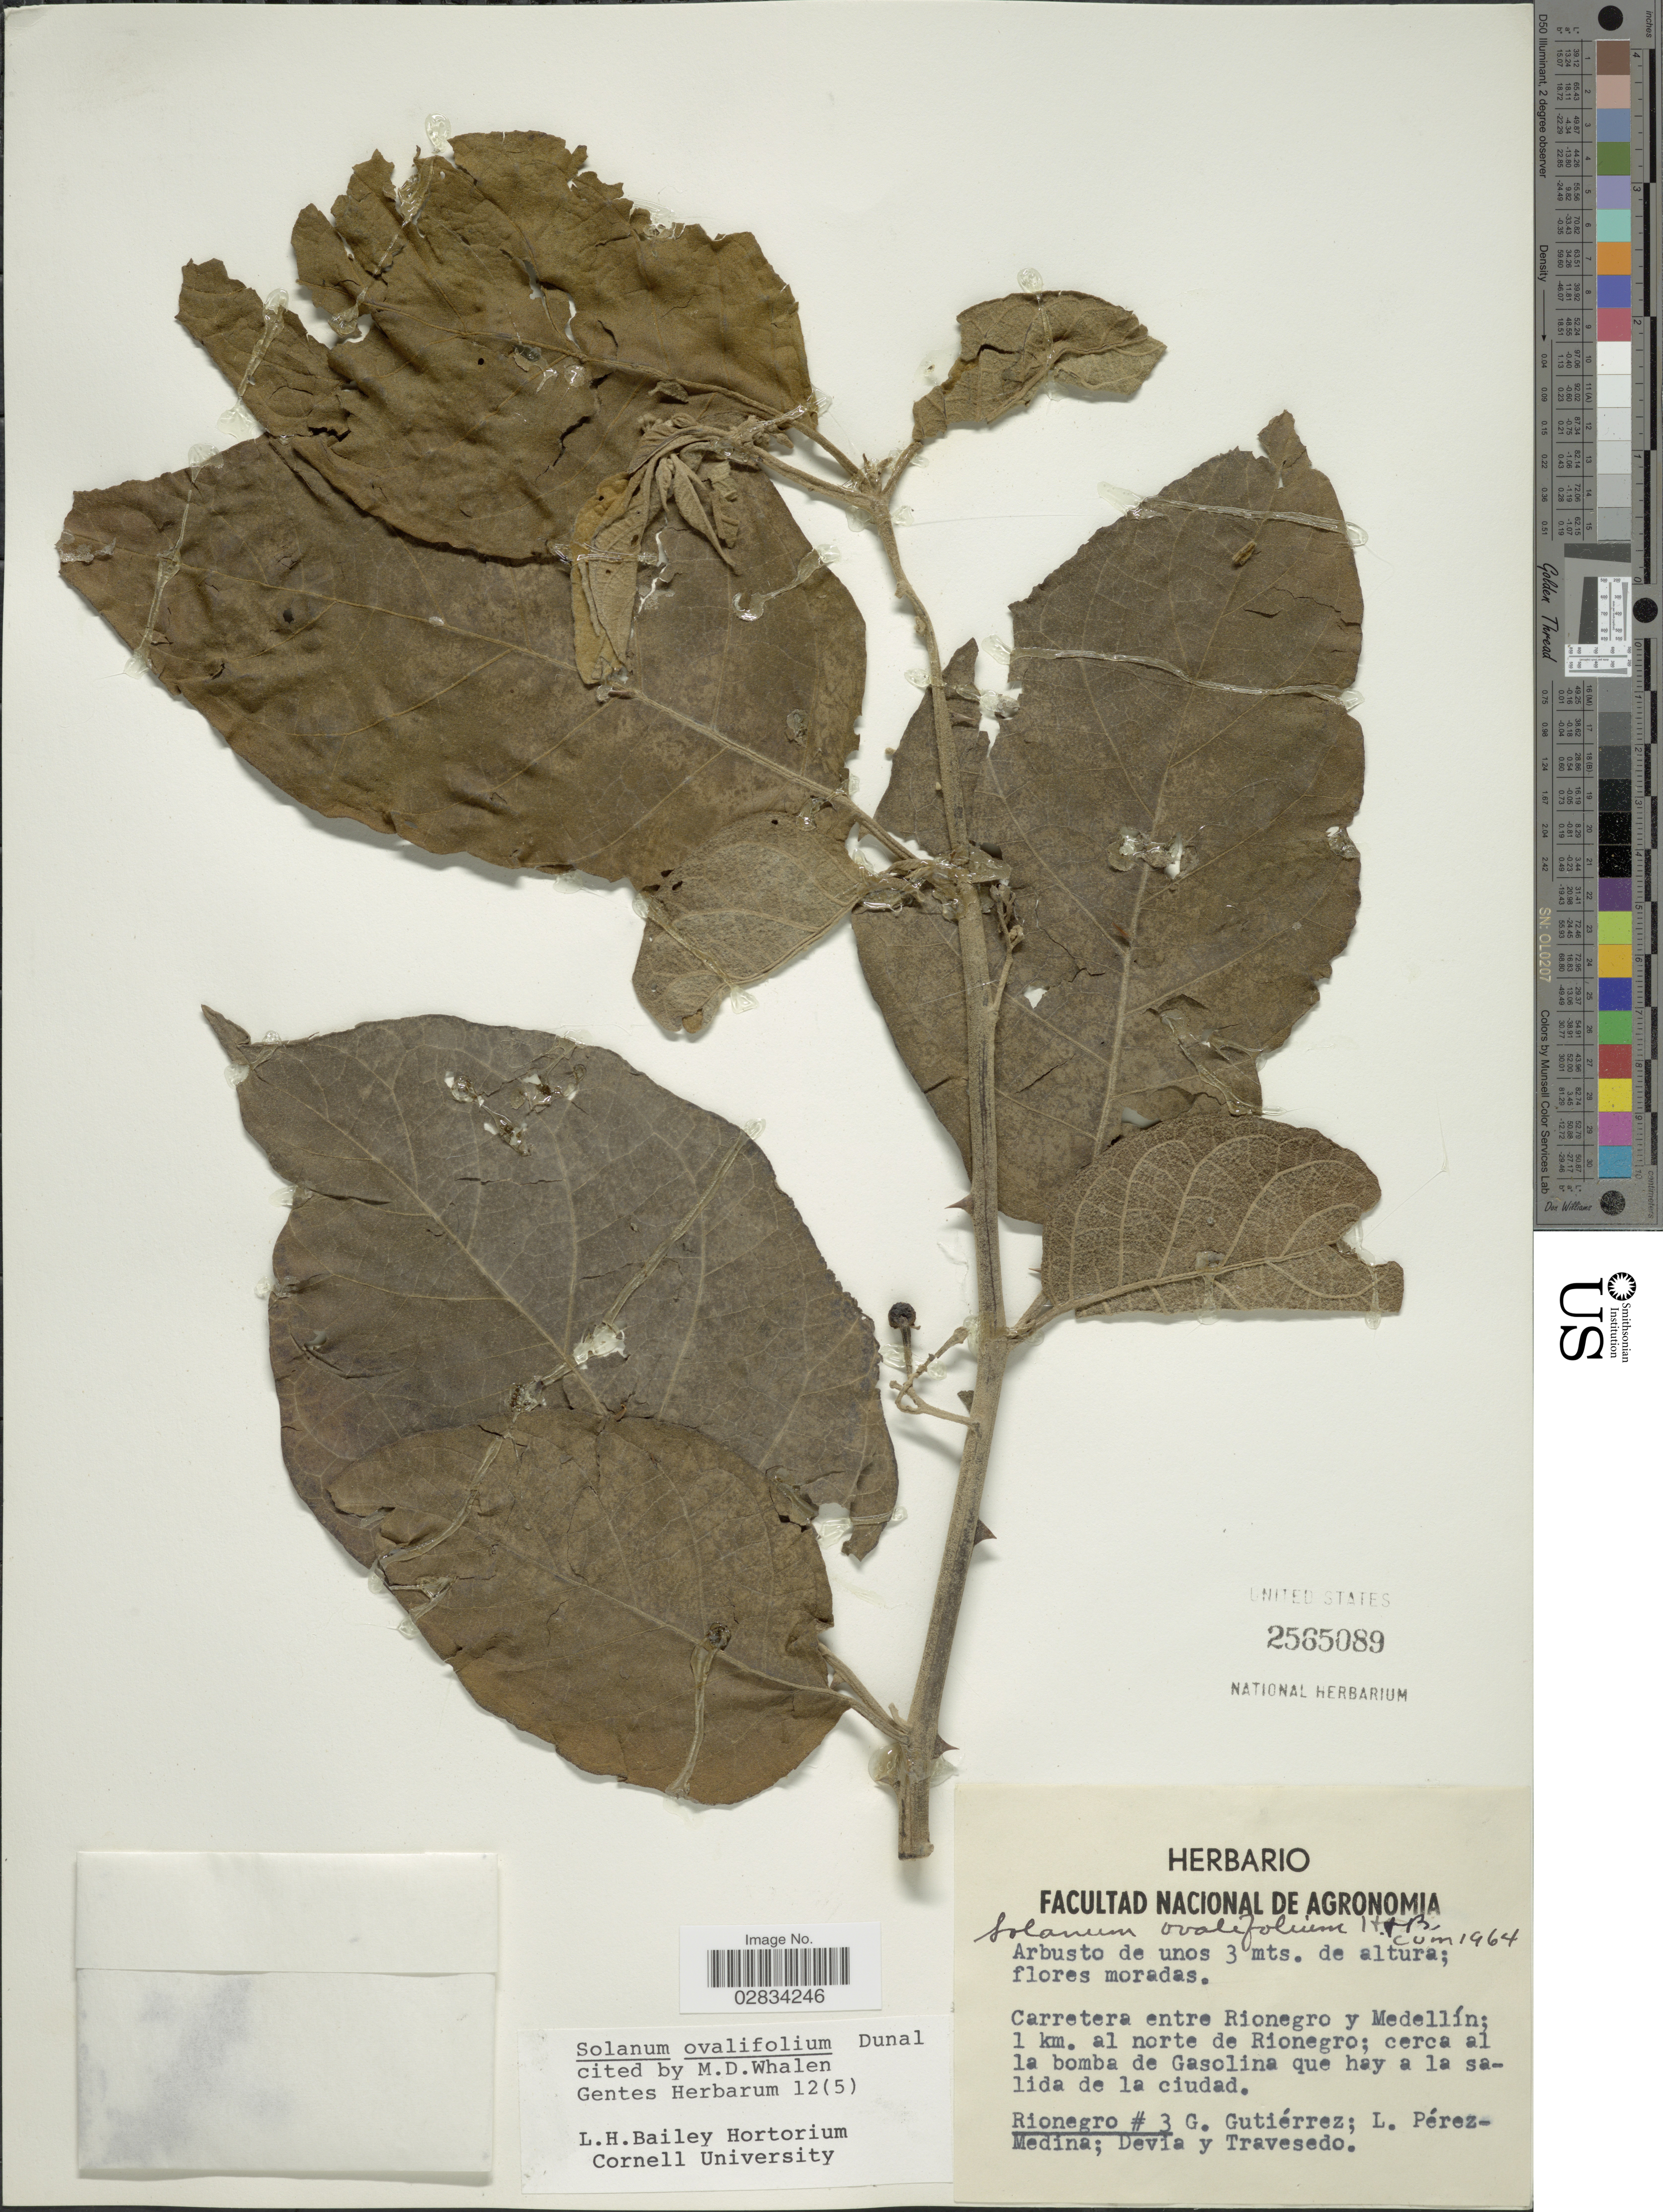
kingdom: Plantae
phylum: Tracheophyta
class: Magnoliopsida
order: Solanales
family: Solanaceae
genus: Solanum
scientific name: Solanum ovalifolium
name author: Dunal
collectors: G. Gutiérrez, L. Pérez-Medina, -. Devia & Travesedo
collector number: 3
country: Colombia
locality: Carretera entre Rionegro y Medellín; 1 km. al norte de Rionegro; cerca al la bomba de Gasolina que hay a la salida de ciudad. Rionegro.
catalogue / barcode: US 2565089